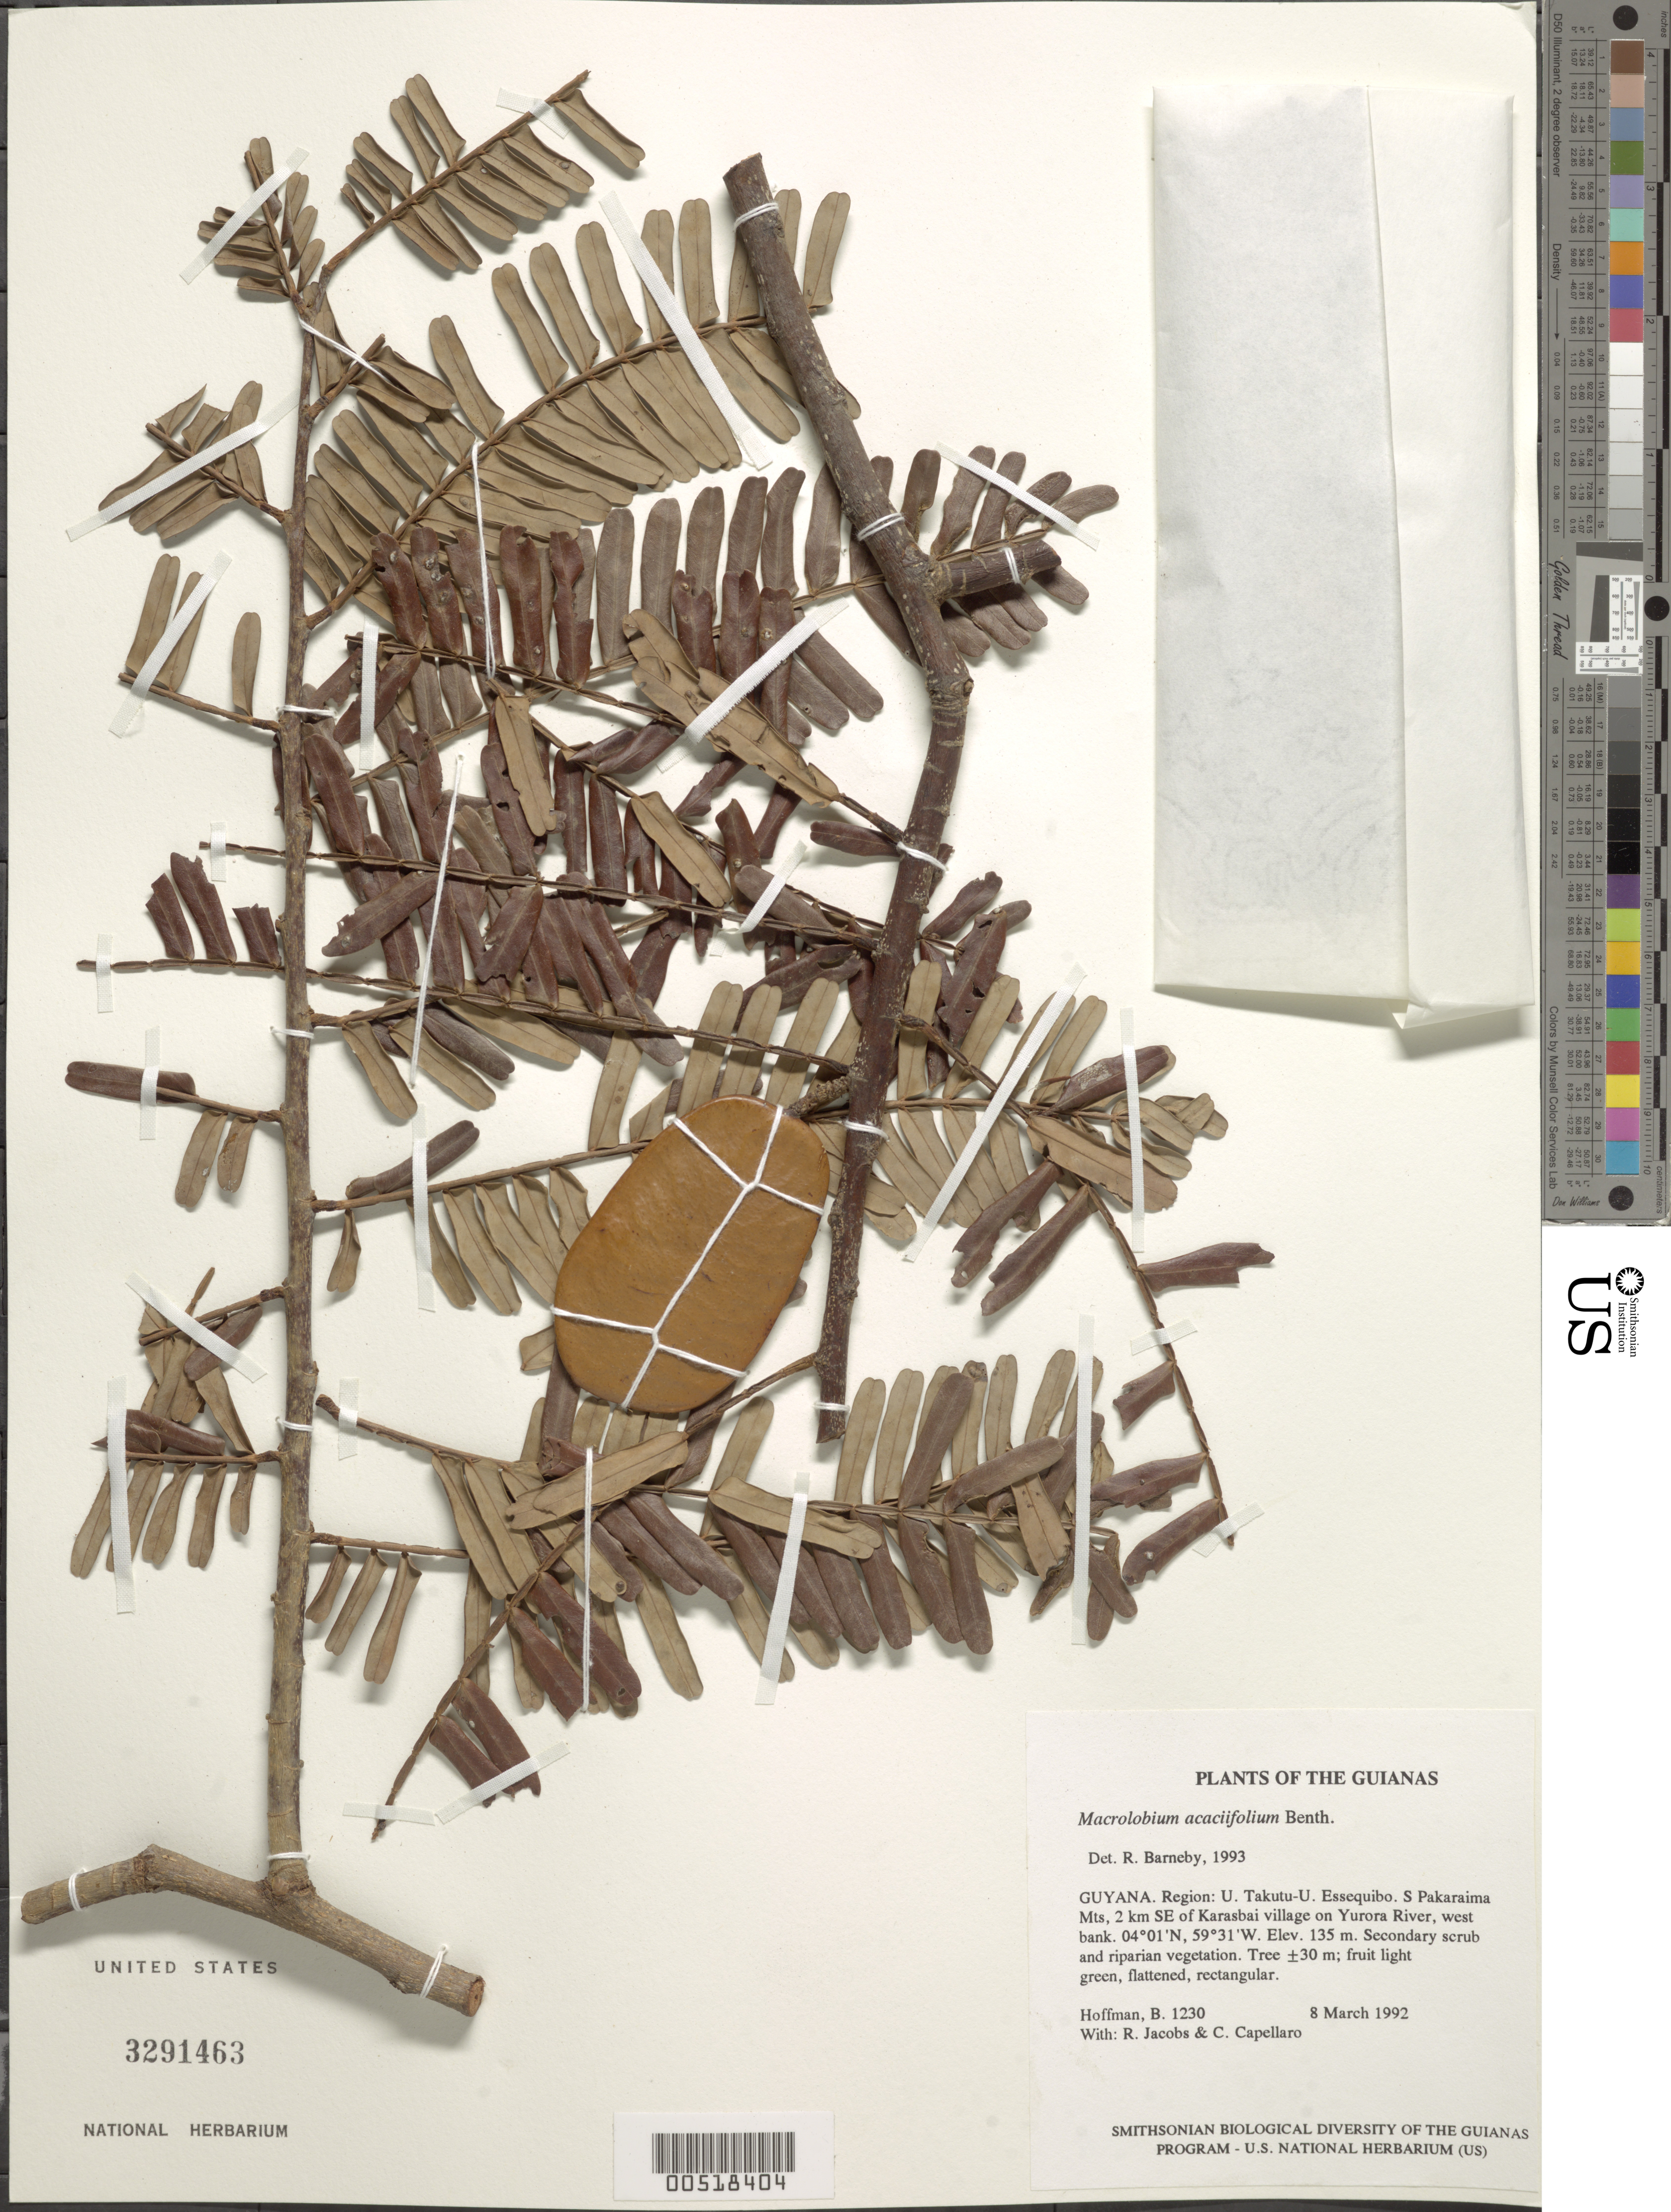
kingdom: Plantae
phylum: Tracheophyta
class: Magnoliopsida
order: Fabales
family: Fabaceae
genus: Macrolobium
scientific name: Macrolobium acaciifolium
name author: (Benth.) Benth.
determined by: Barneby, Rupert C., (NY)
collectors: B. Hoffman, R. Jacobs & C. Capellaro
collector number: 1230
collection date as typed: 8 March 1992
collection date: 1992-03-08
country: Guyana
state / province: U. Takutu-U. Essequibo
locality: S Pakaraima Mts, 2 km SE of Karasbai Village on Yurora River, West bank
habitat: Secondary scrub and riparian vegetation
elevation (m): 135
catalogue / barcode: US 3291463